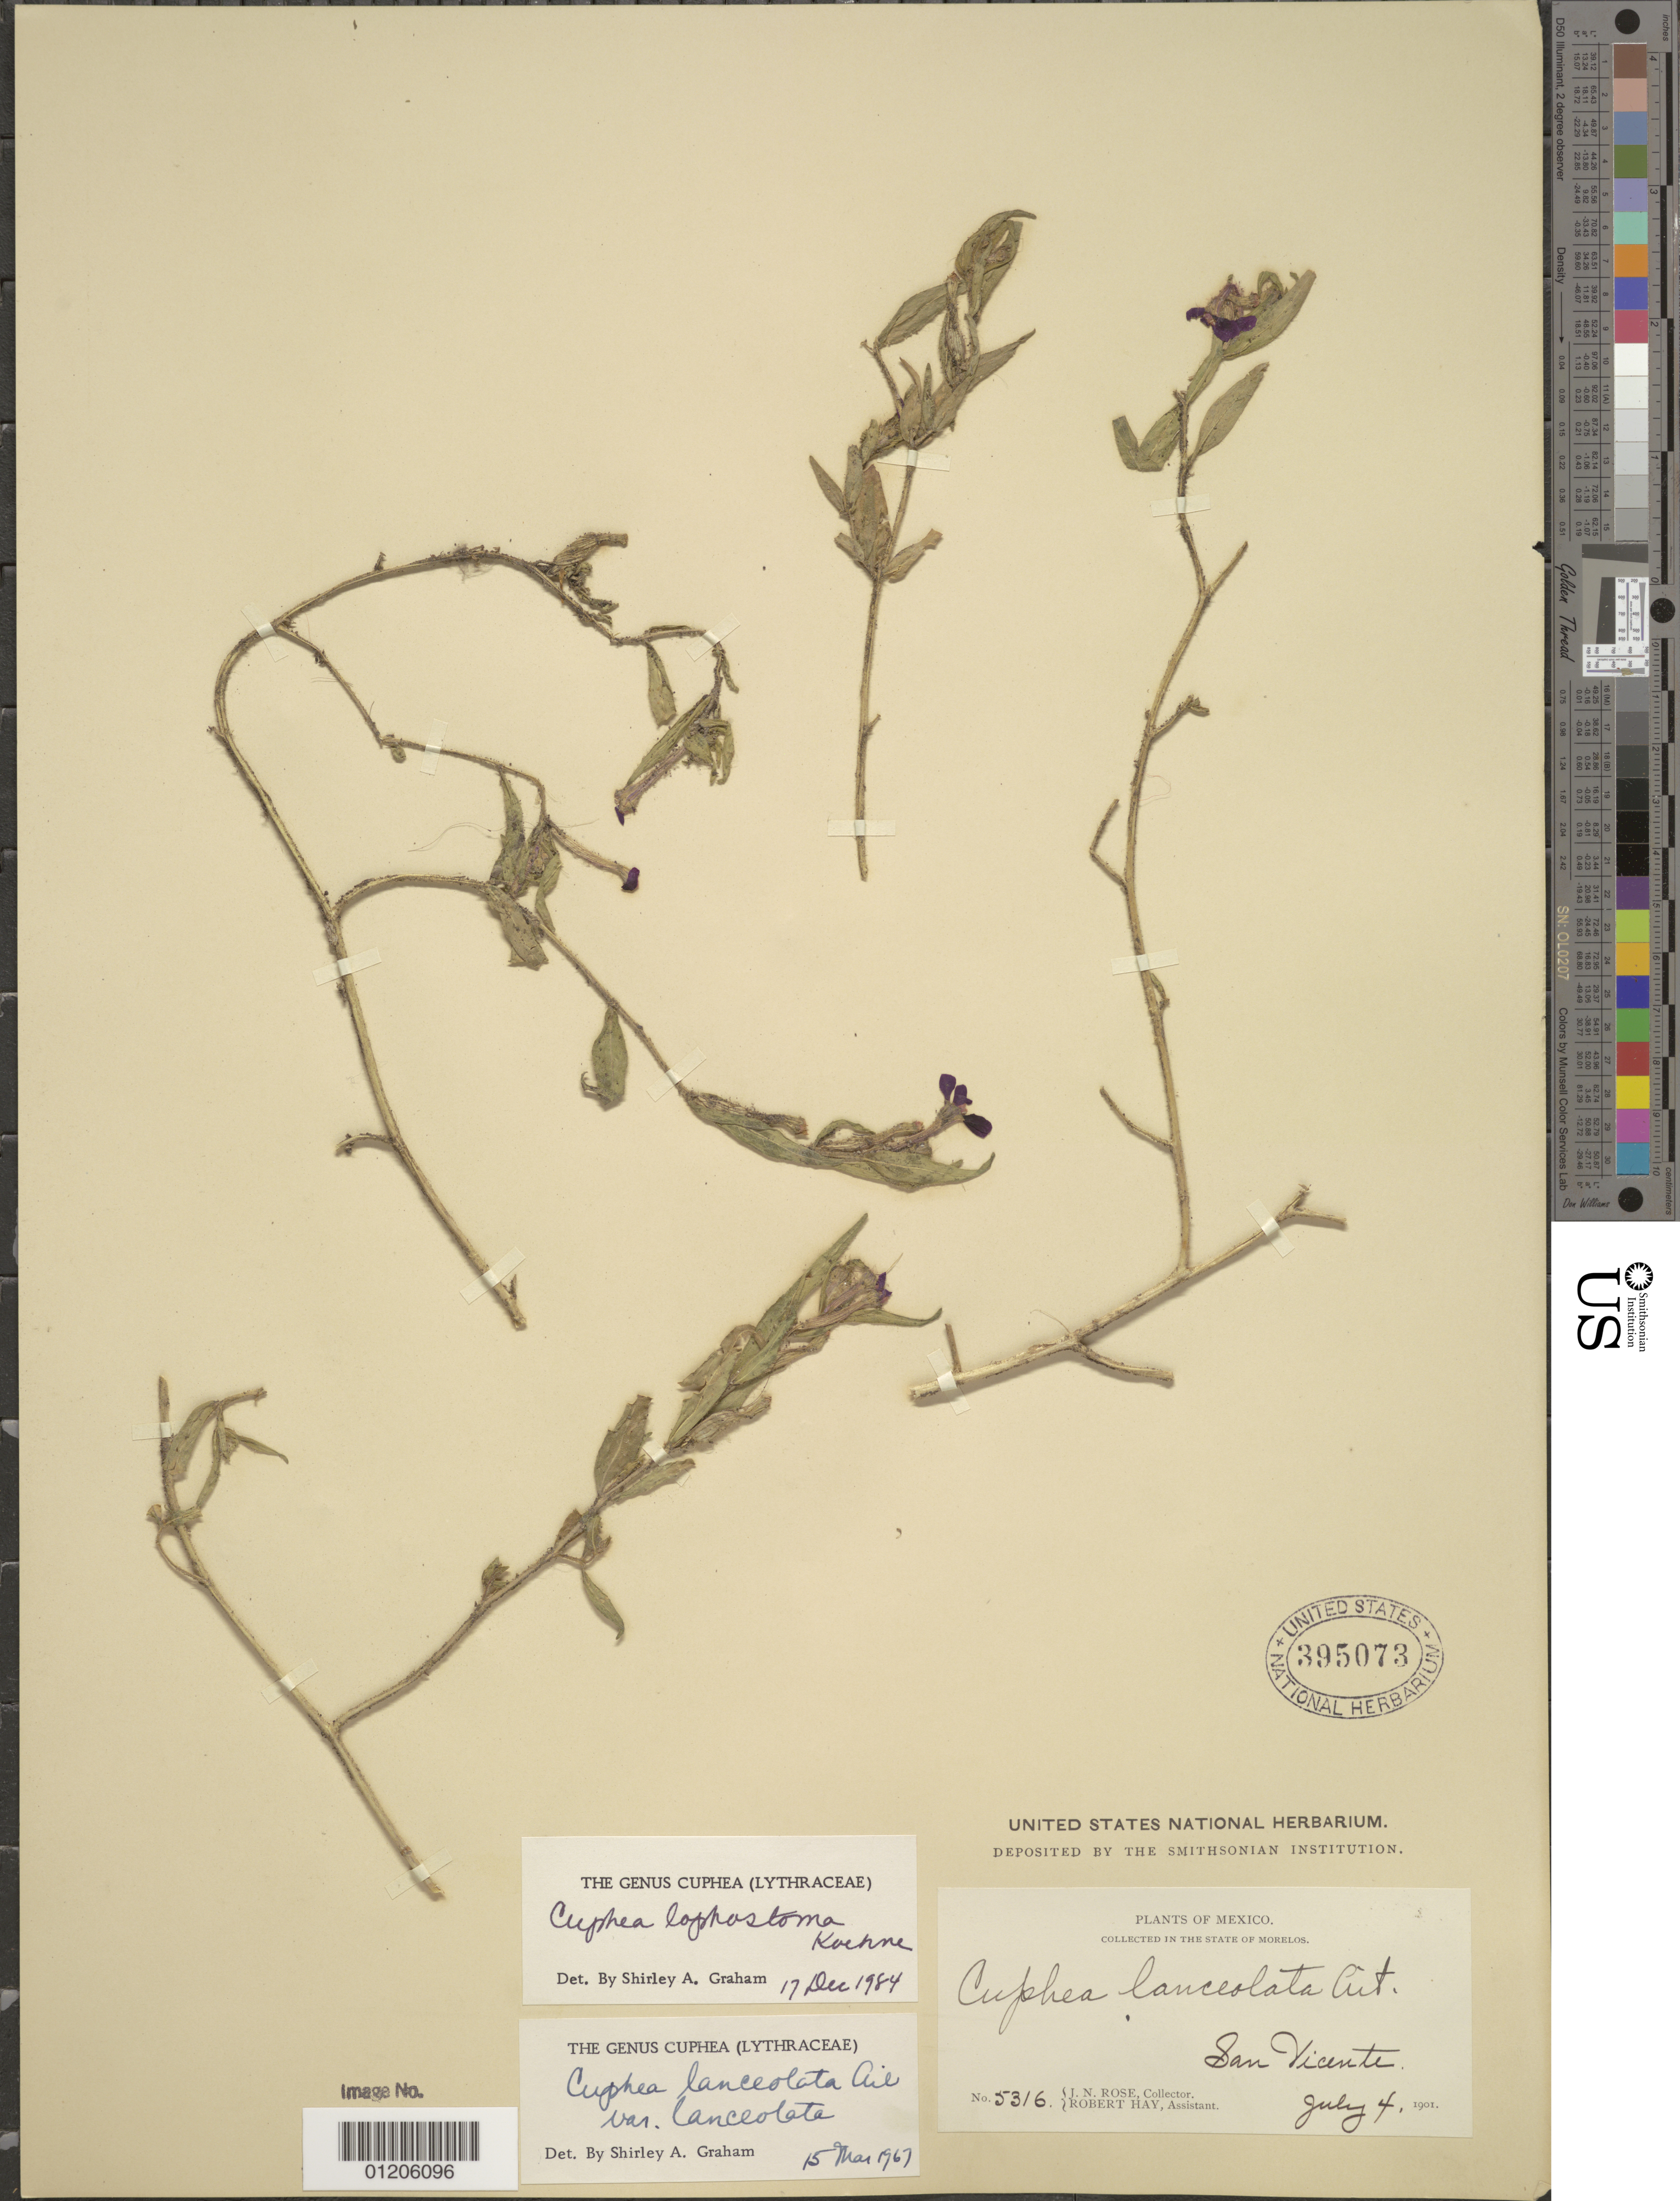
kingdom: Plantae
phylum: Tracheophyta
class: Magnoliopsida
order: Myrtales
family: Lythraceae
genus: Cuphea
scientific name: Cuphea lophostoma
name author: Koehne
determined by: Graham, S.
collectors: J. N. Rose & R. Hay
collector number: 3516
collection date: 1901-07-04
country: Mexico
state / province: Morelos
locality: San Vicente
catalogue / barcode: US 395073